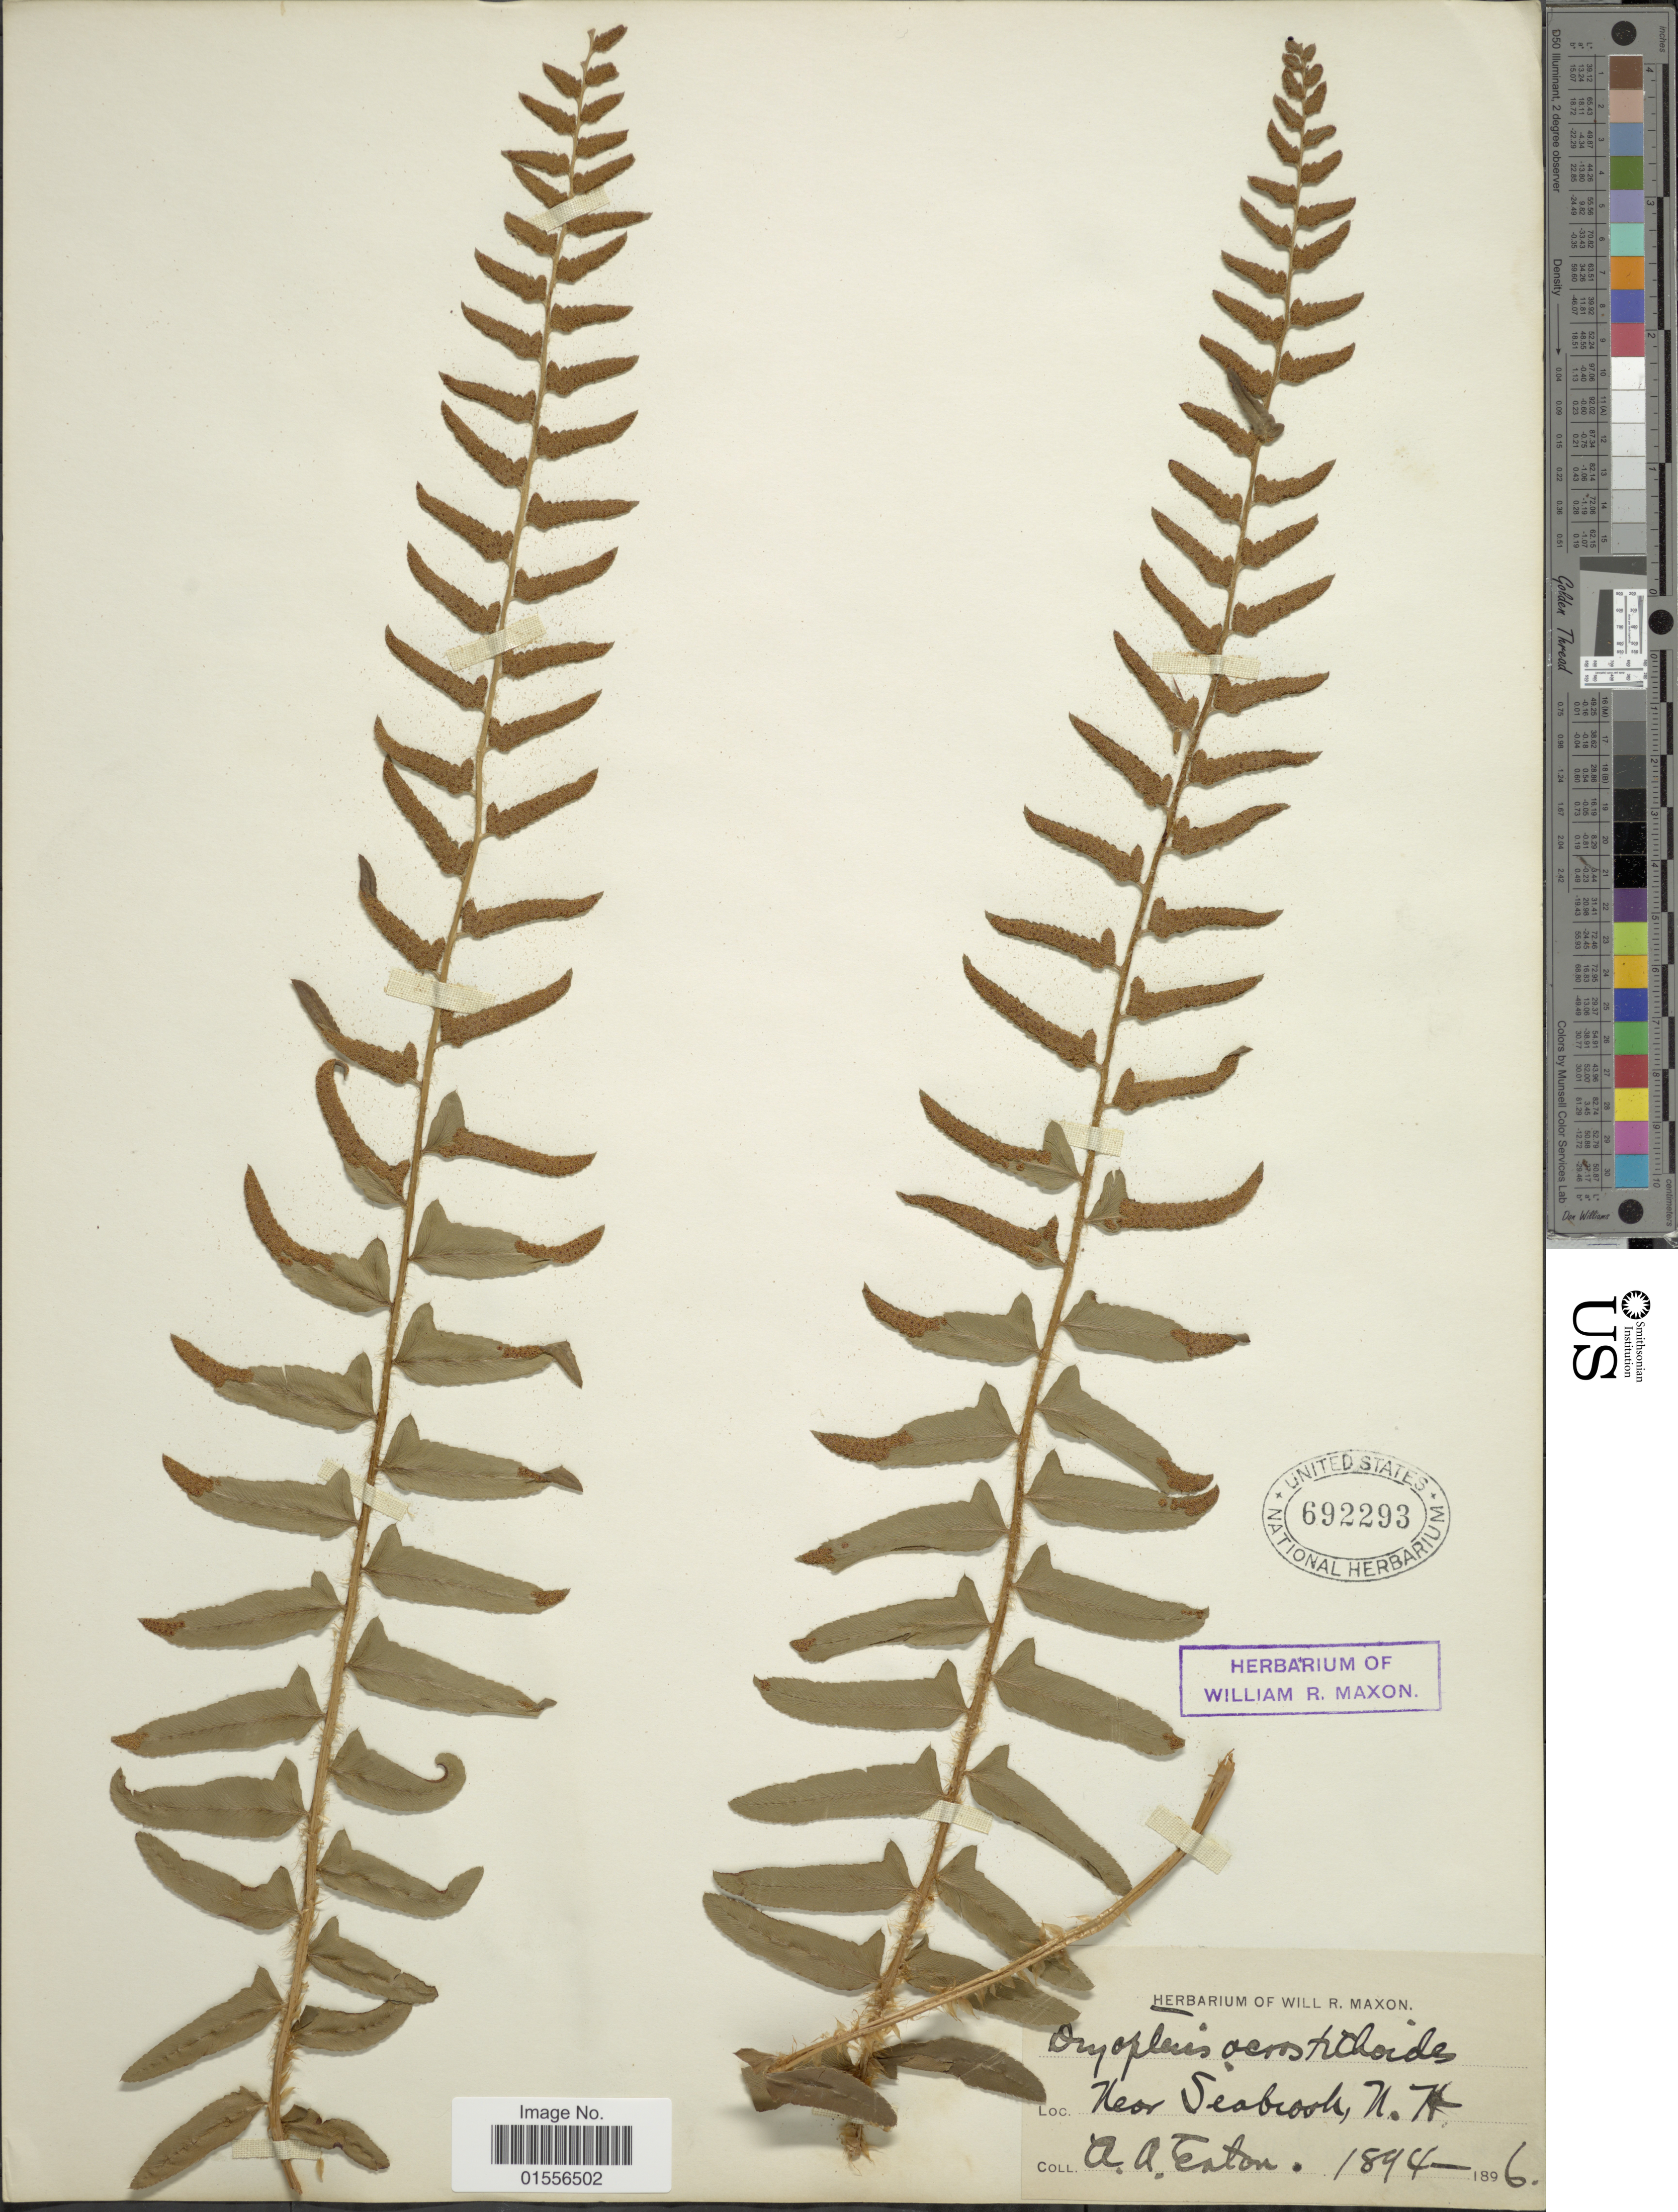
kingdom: Plantae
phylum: Tracheophyta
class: Polypodiopsida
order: Polypodiales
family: Dryopteridaceae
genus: Polystichum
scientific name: Polystichum acrostichoides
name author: (Michx.) Schott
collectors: A. A. Eaton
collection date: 1894/1896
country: United States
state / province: New Hampshire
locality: Near Seabrook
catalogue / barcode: US 692293